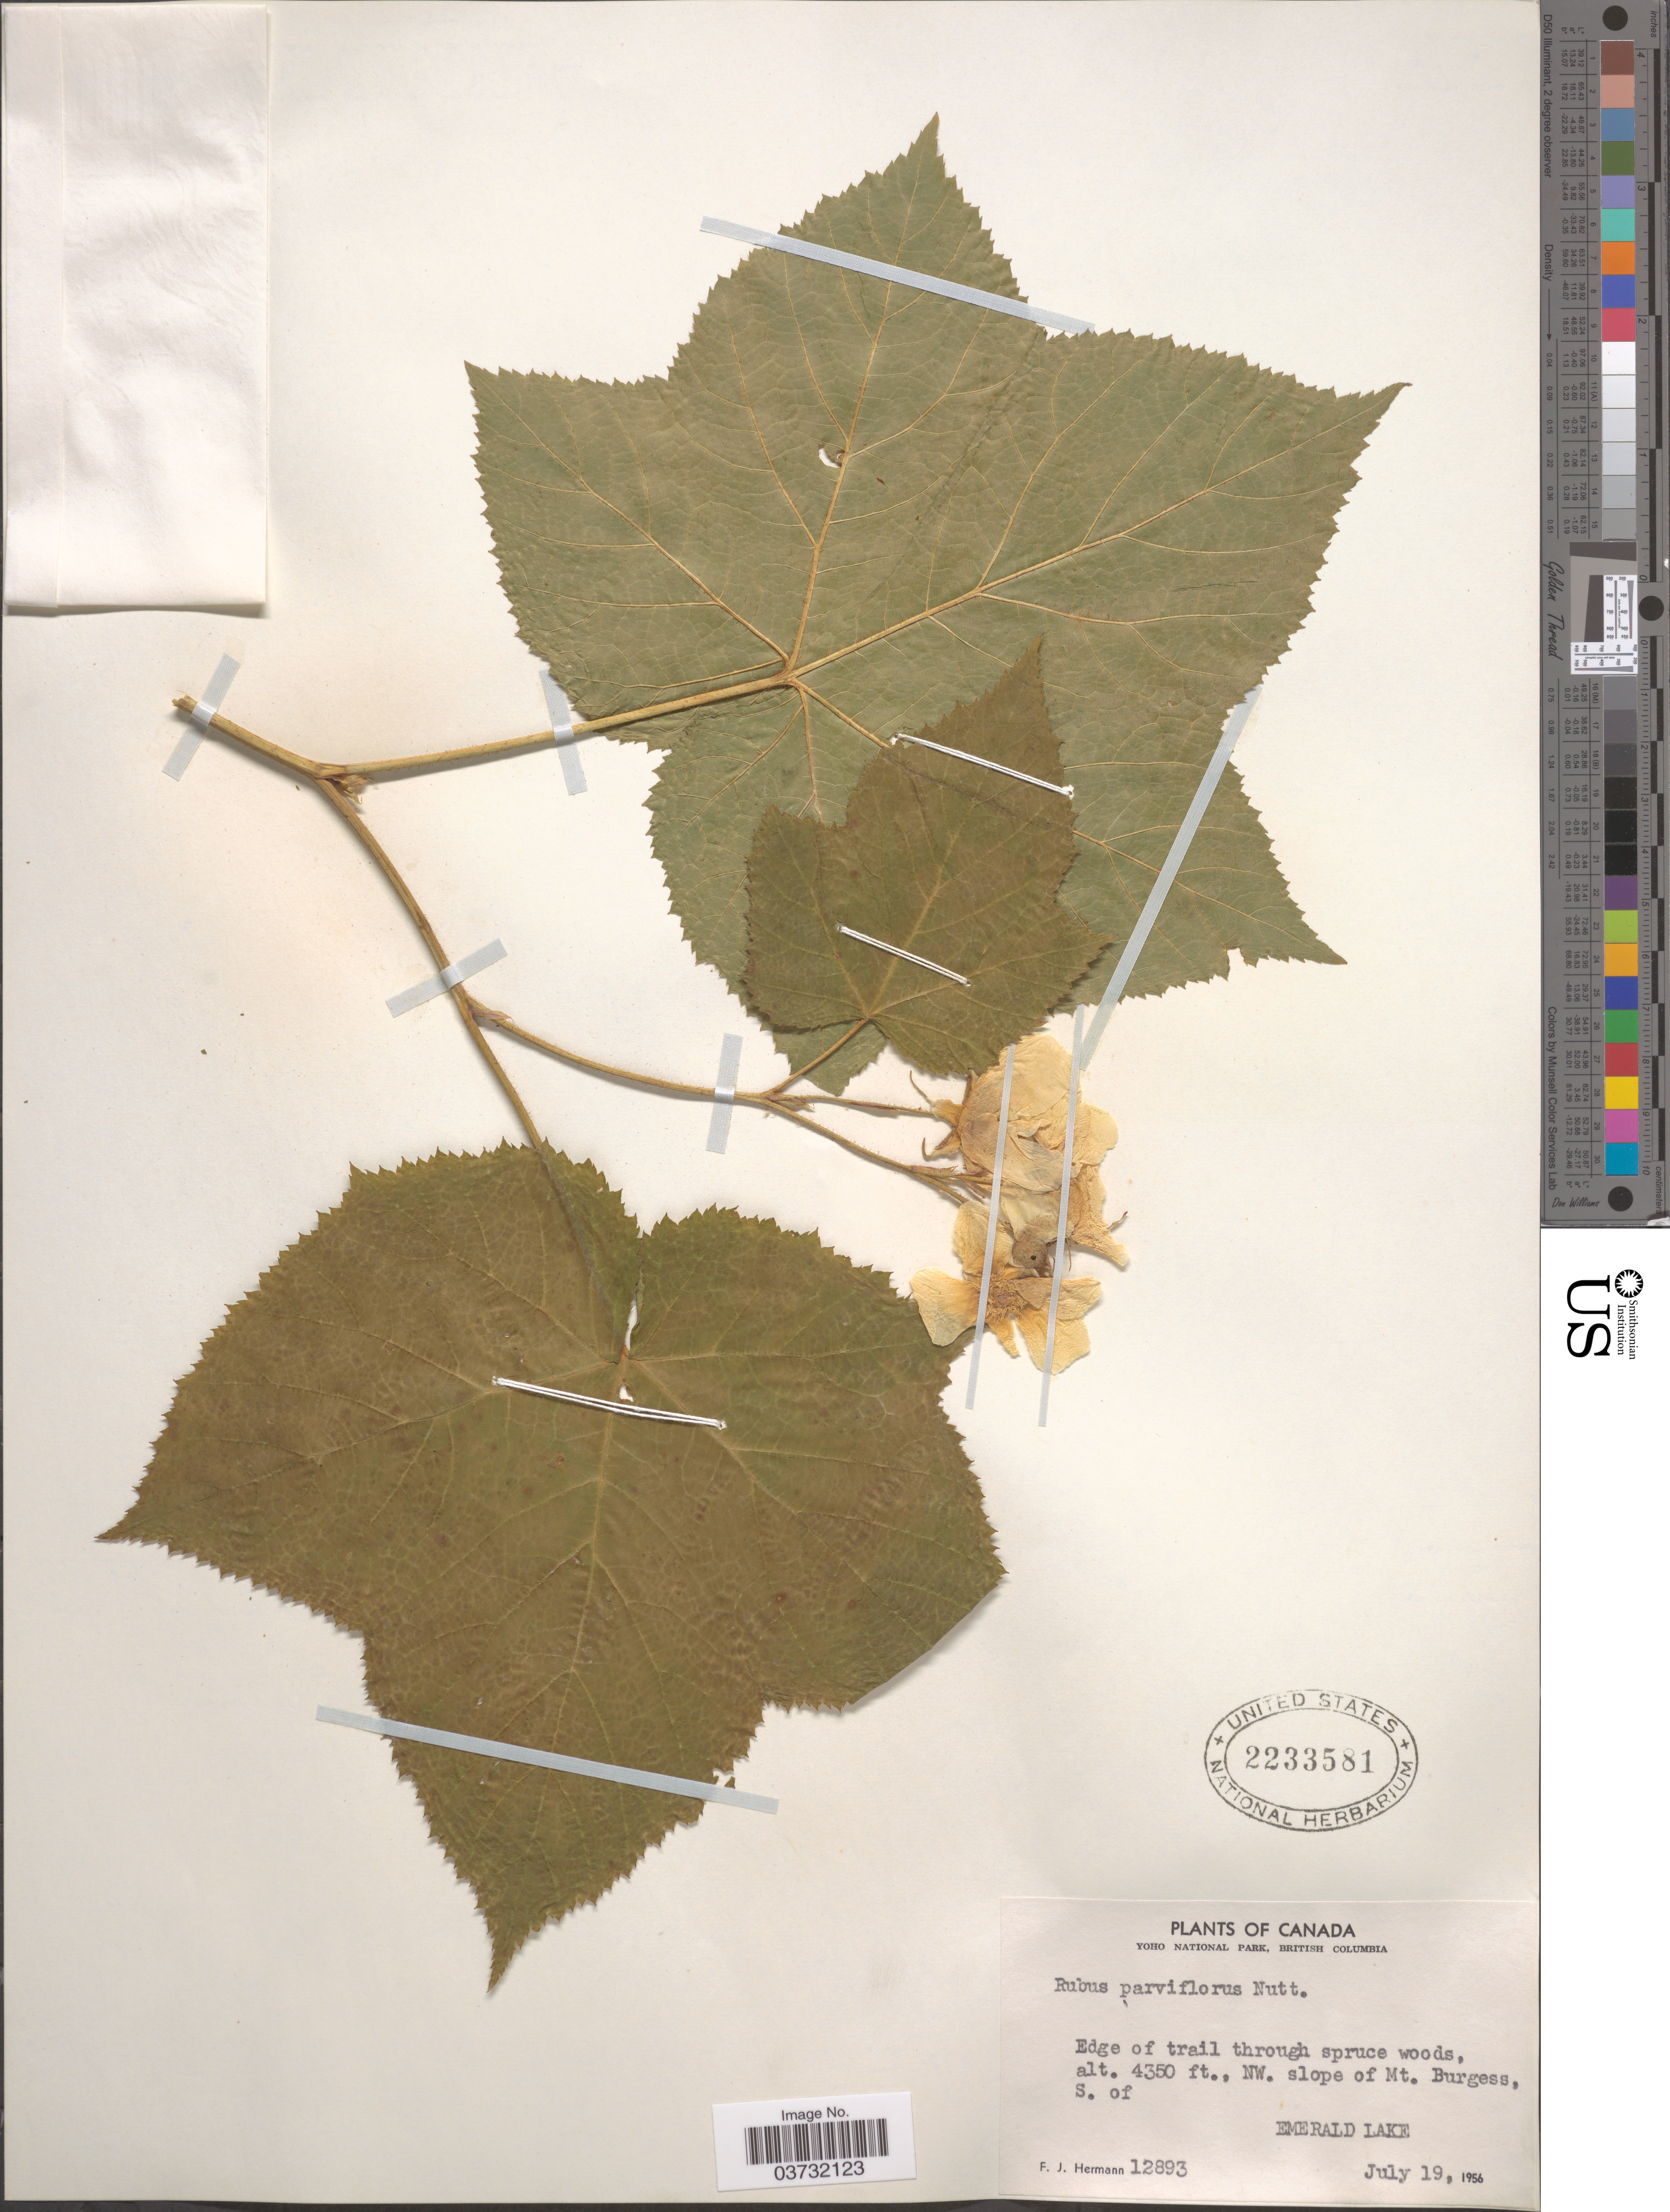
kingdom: Plantae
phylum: Tracheophyta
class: Magnoliopsida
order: Rosales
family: Rosaceae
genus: Rubus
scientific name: Rubus parviflorus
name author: Nutt.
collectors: F. J. Hermann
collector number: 12893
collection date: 1956-07-19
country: Canada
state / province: British Columbia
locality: Yoho National Park. NW. slope of Mt. Burgess, S. of Emerald Lake.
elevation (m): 1326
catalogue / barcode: US 2233581